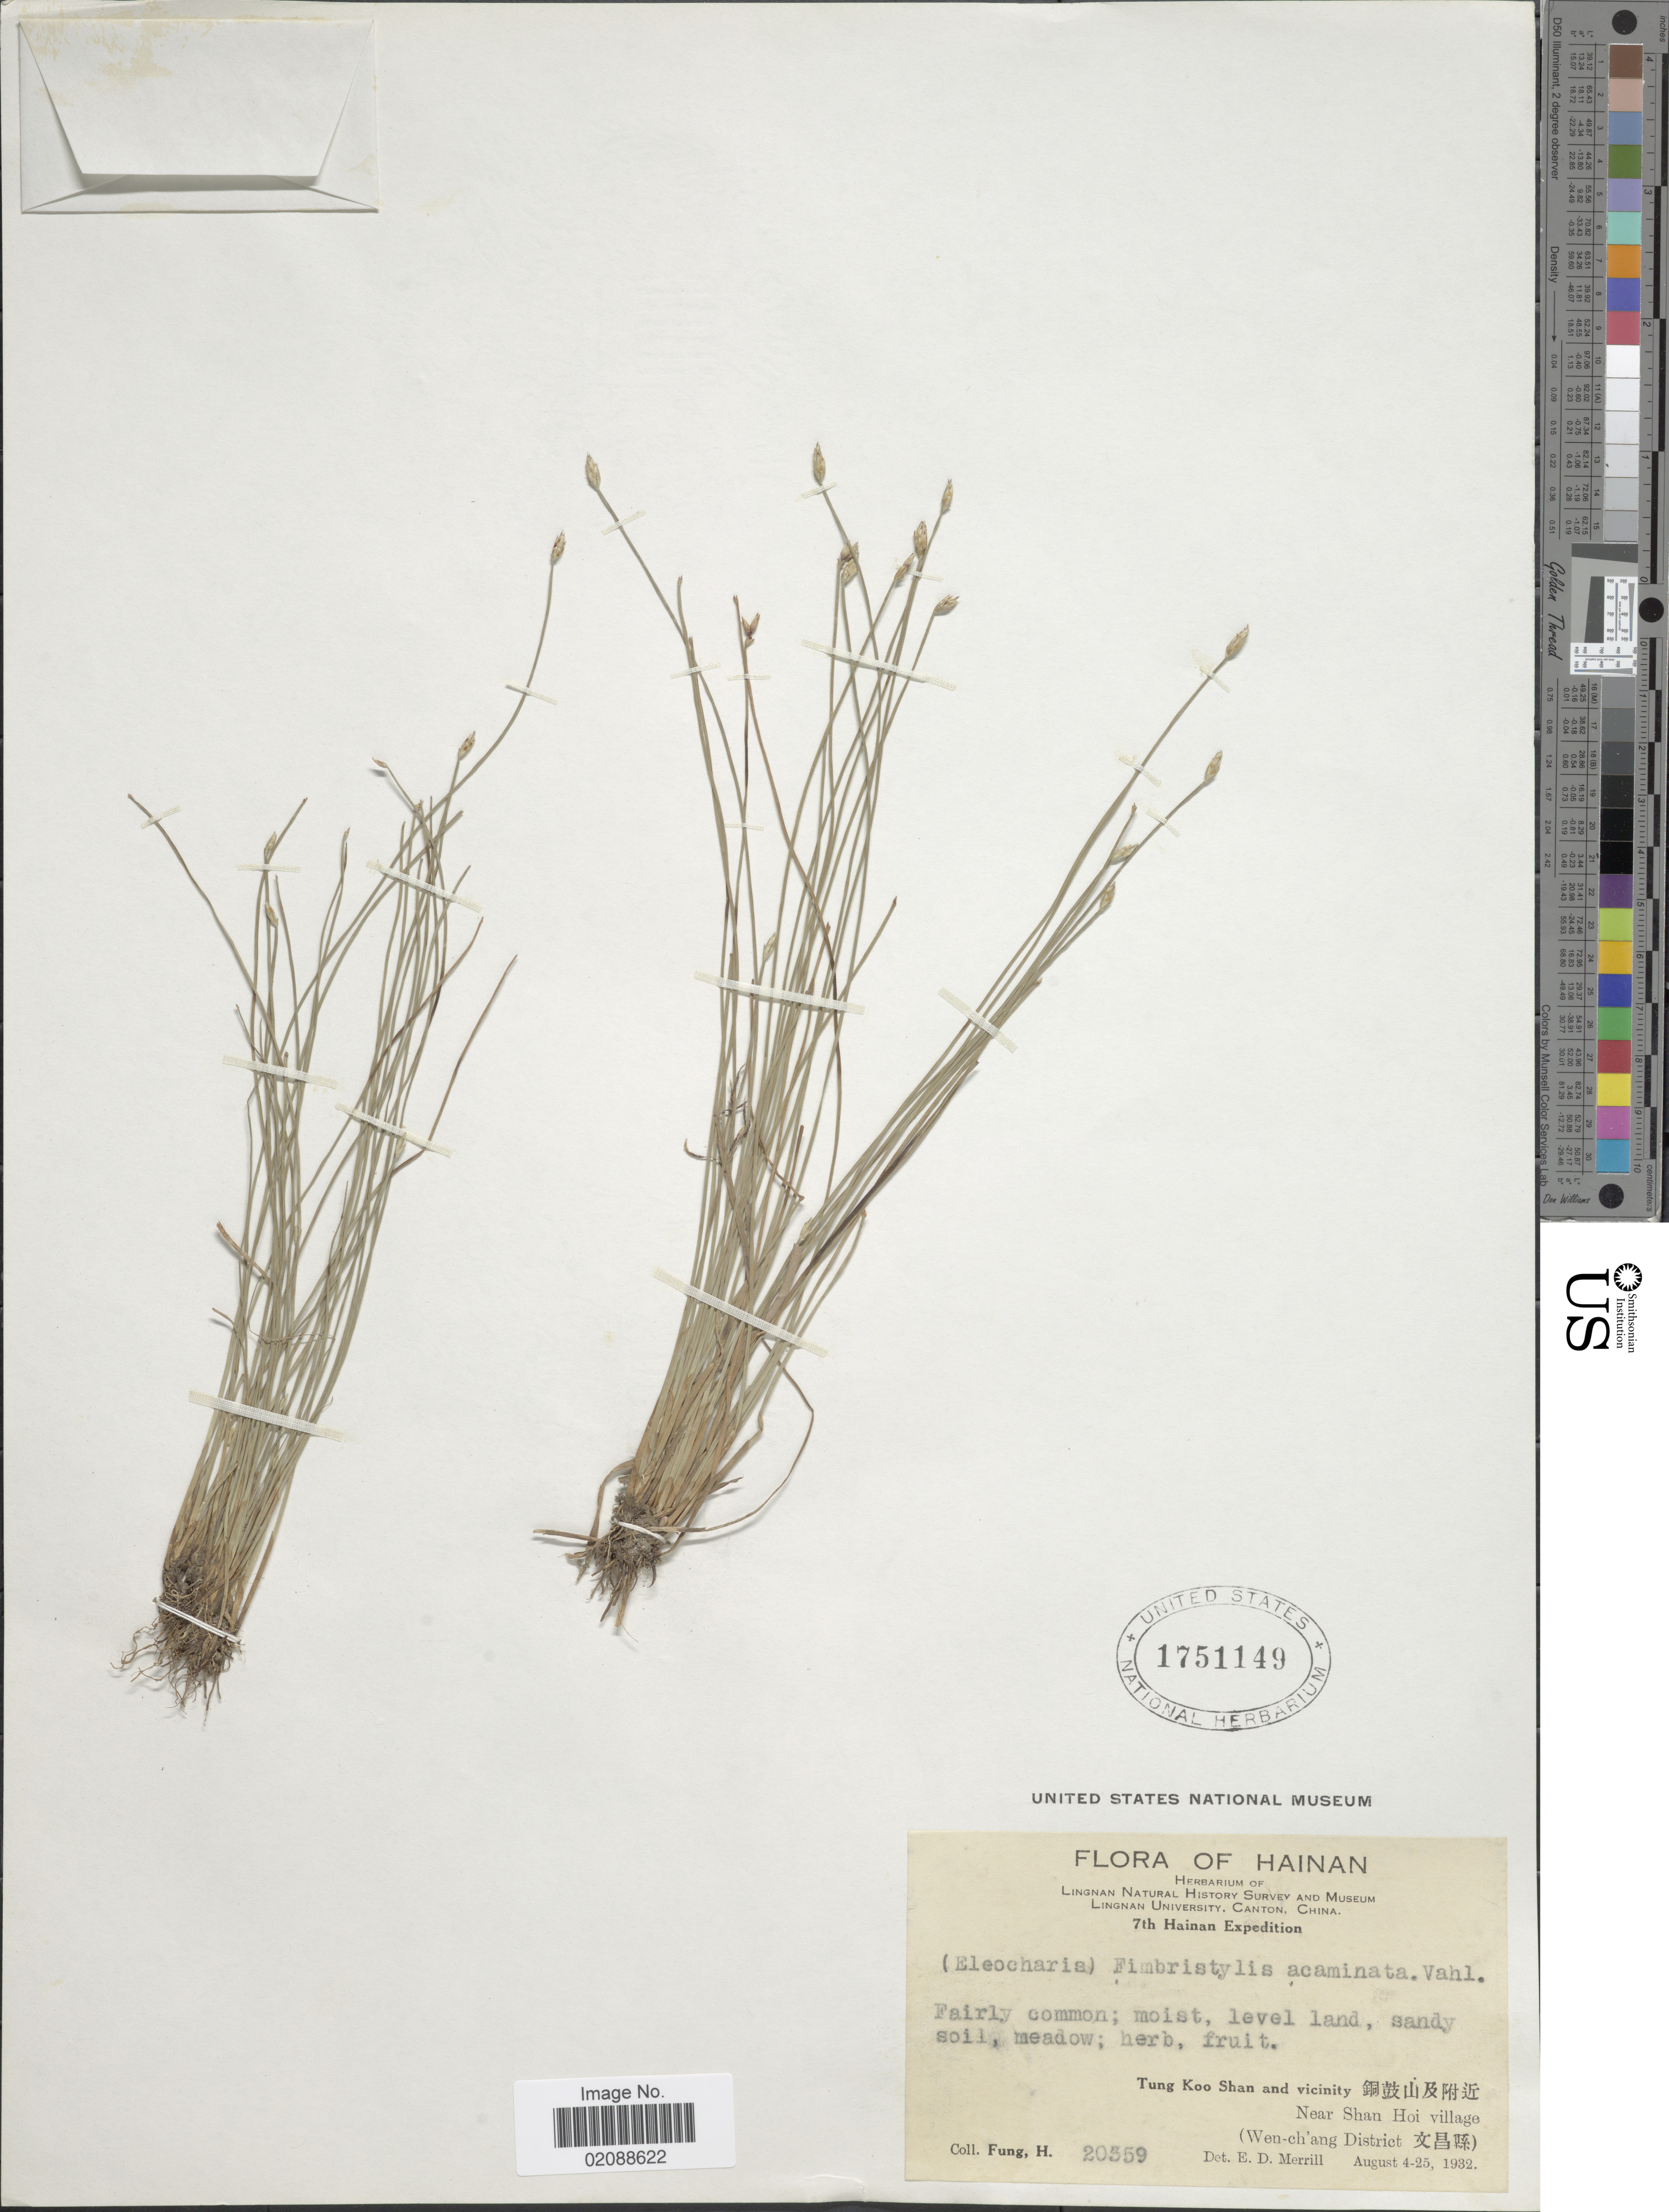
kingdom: Plantae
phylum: Tracheophyta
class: Liliopsida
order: Poales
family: Cyperaceae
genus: Fimbristylis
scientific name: Fimbristylis acuminata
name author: Vahl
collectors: H. Fung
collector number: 20359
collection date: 1932-08-04/1932-08-25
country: China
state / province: Hainan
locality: Tung Koo Shan and vicinity, near Shan Hoi Village (Wen-ch'ang District)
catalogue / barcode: US 1751149